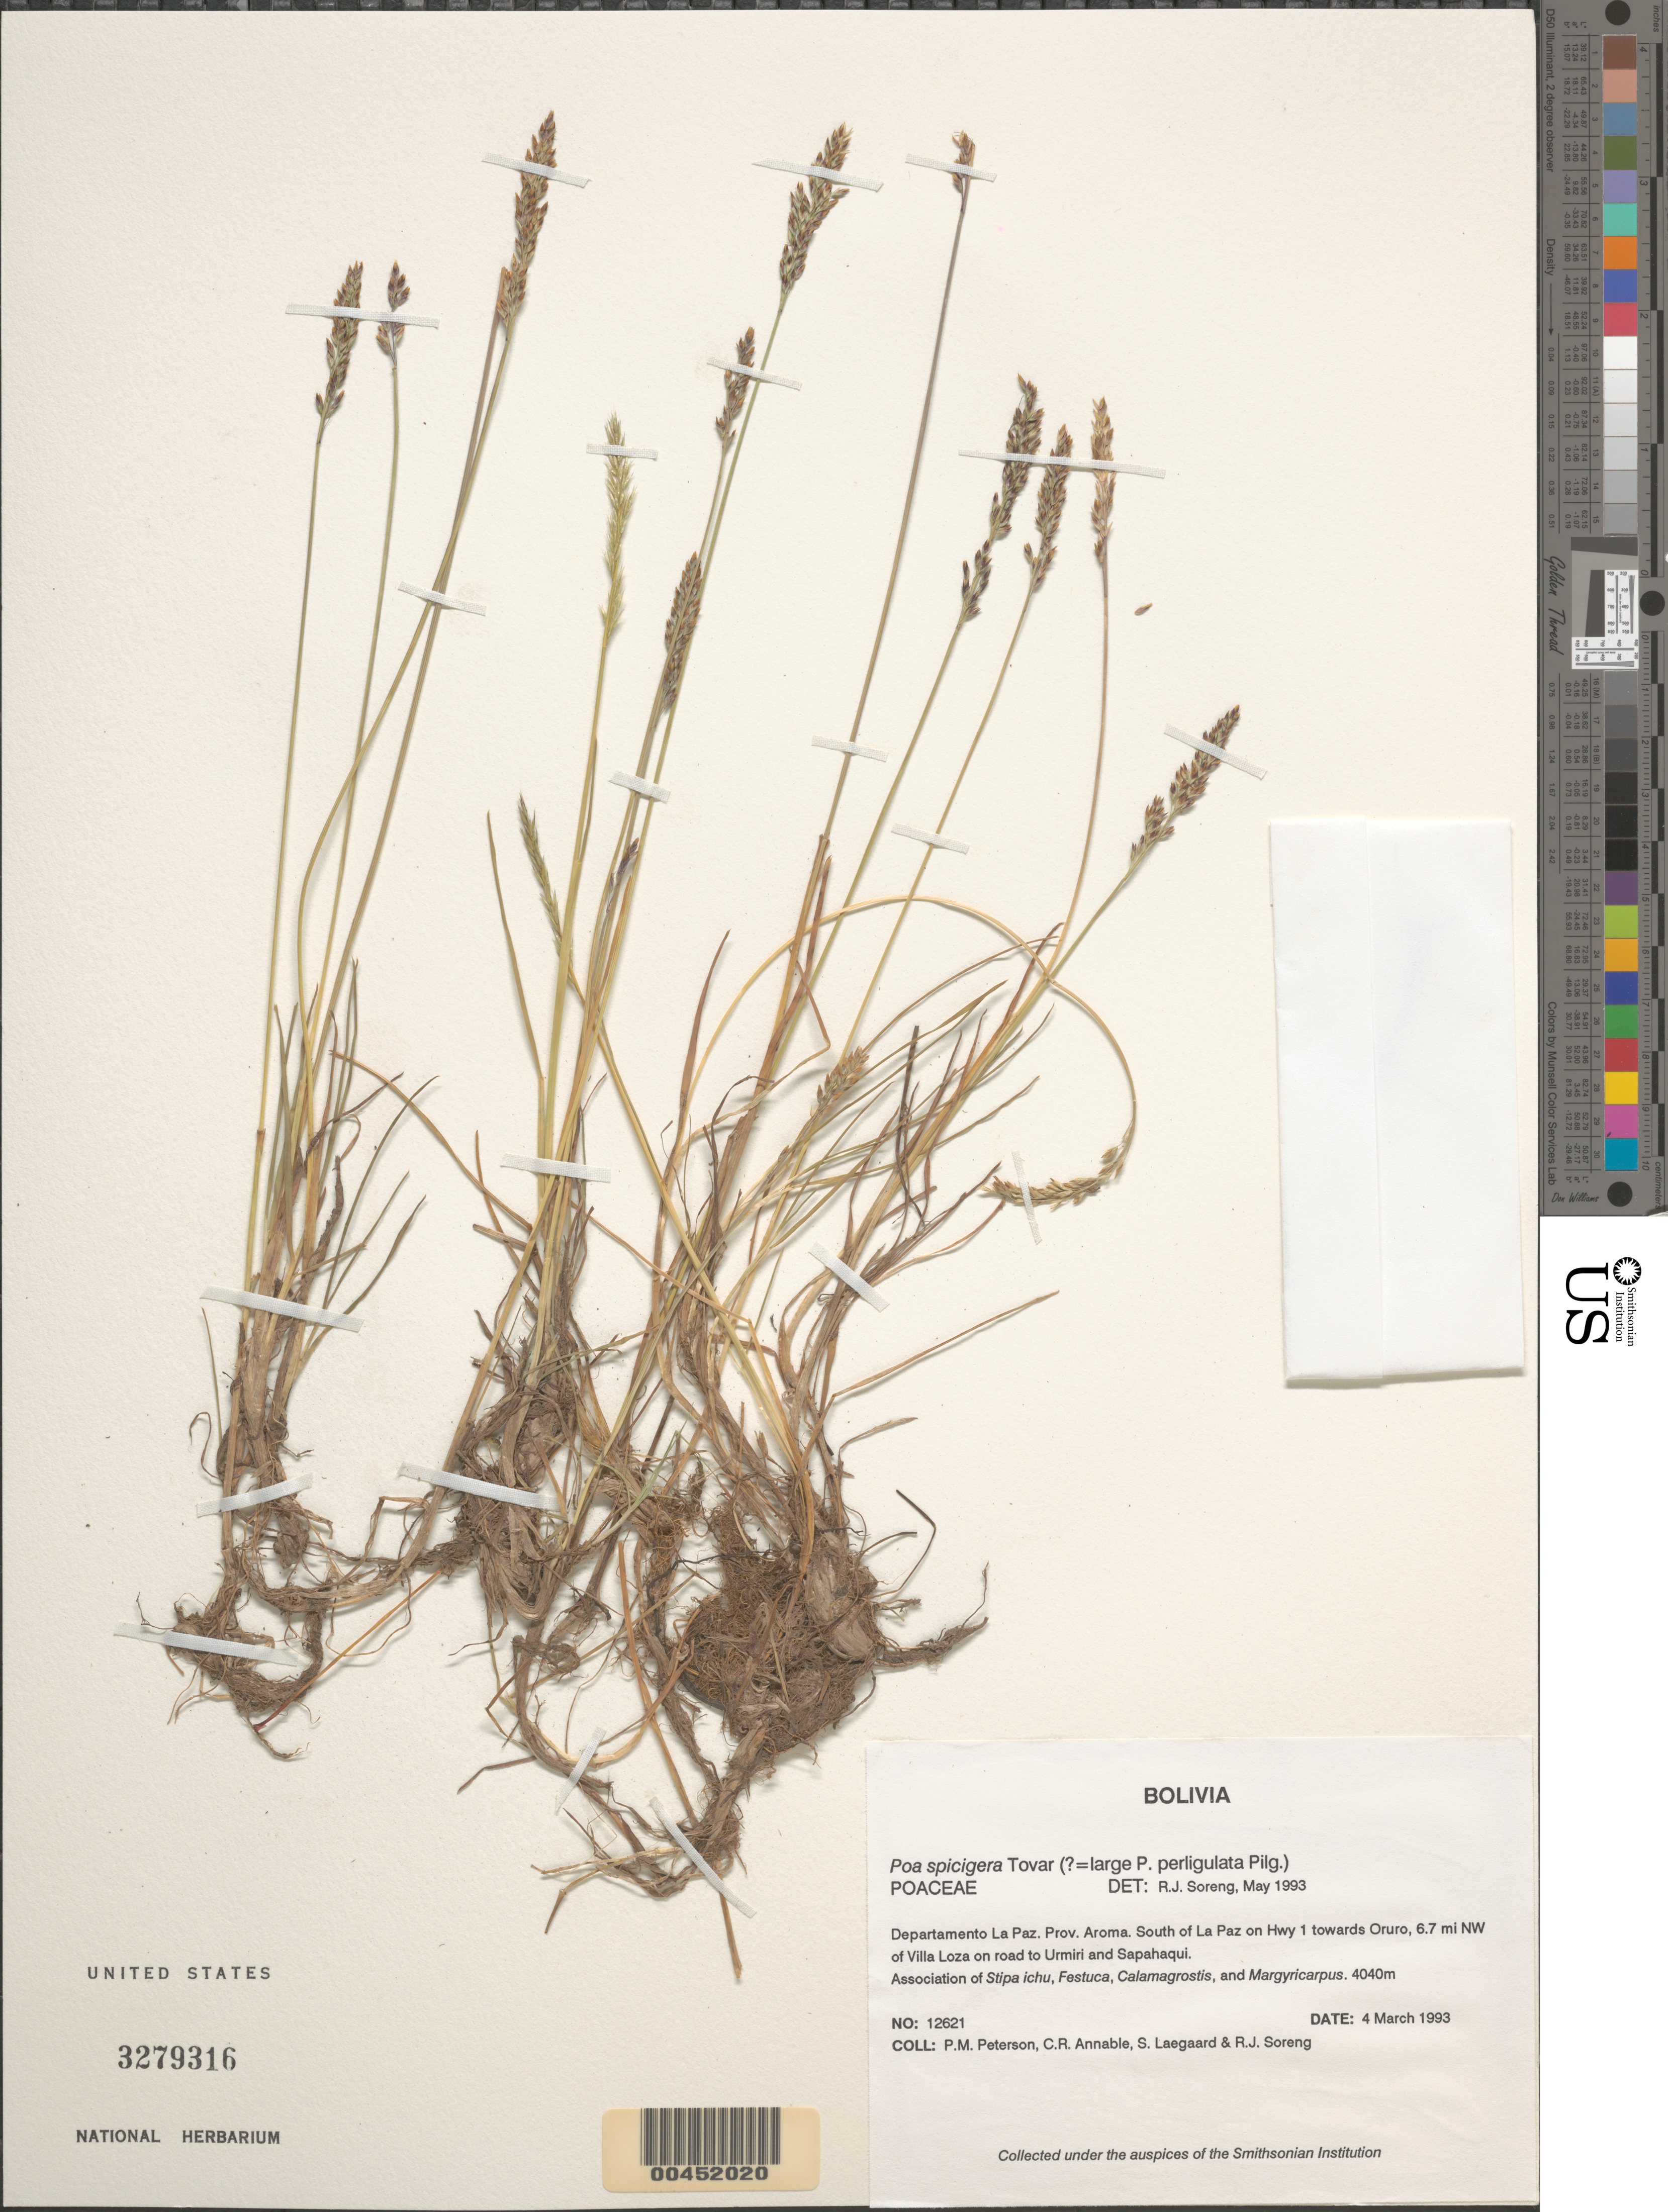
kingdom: Plantae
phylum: Tracheophyta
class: Liliopsida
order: Poales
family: Poaceae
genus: Poa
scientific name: Poa spicigera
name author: Tovar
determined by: Soreng, Robert J., Research Associate (BOT), Smithsonian Institution - National Museum of Natural History (UNITED STATES)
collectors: P. M. Peterson, C. R. Annable, S. Lægaard & R. J. Soreng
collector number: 12621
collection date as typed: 04 Mar 1993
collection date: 1993-03-04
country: Bolivia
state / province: La Paz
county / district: Aroma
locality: South of La Paz on Hwy 1 towards Oruro, 6.7 mi NW of Villa Loza on road to Urmiri and Sapahaqui.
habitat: Association of Stipa ichu, Festuca, Calamagrostis, and Margyricarpus.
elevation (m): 4040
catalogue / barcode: US 3279316